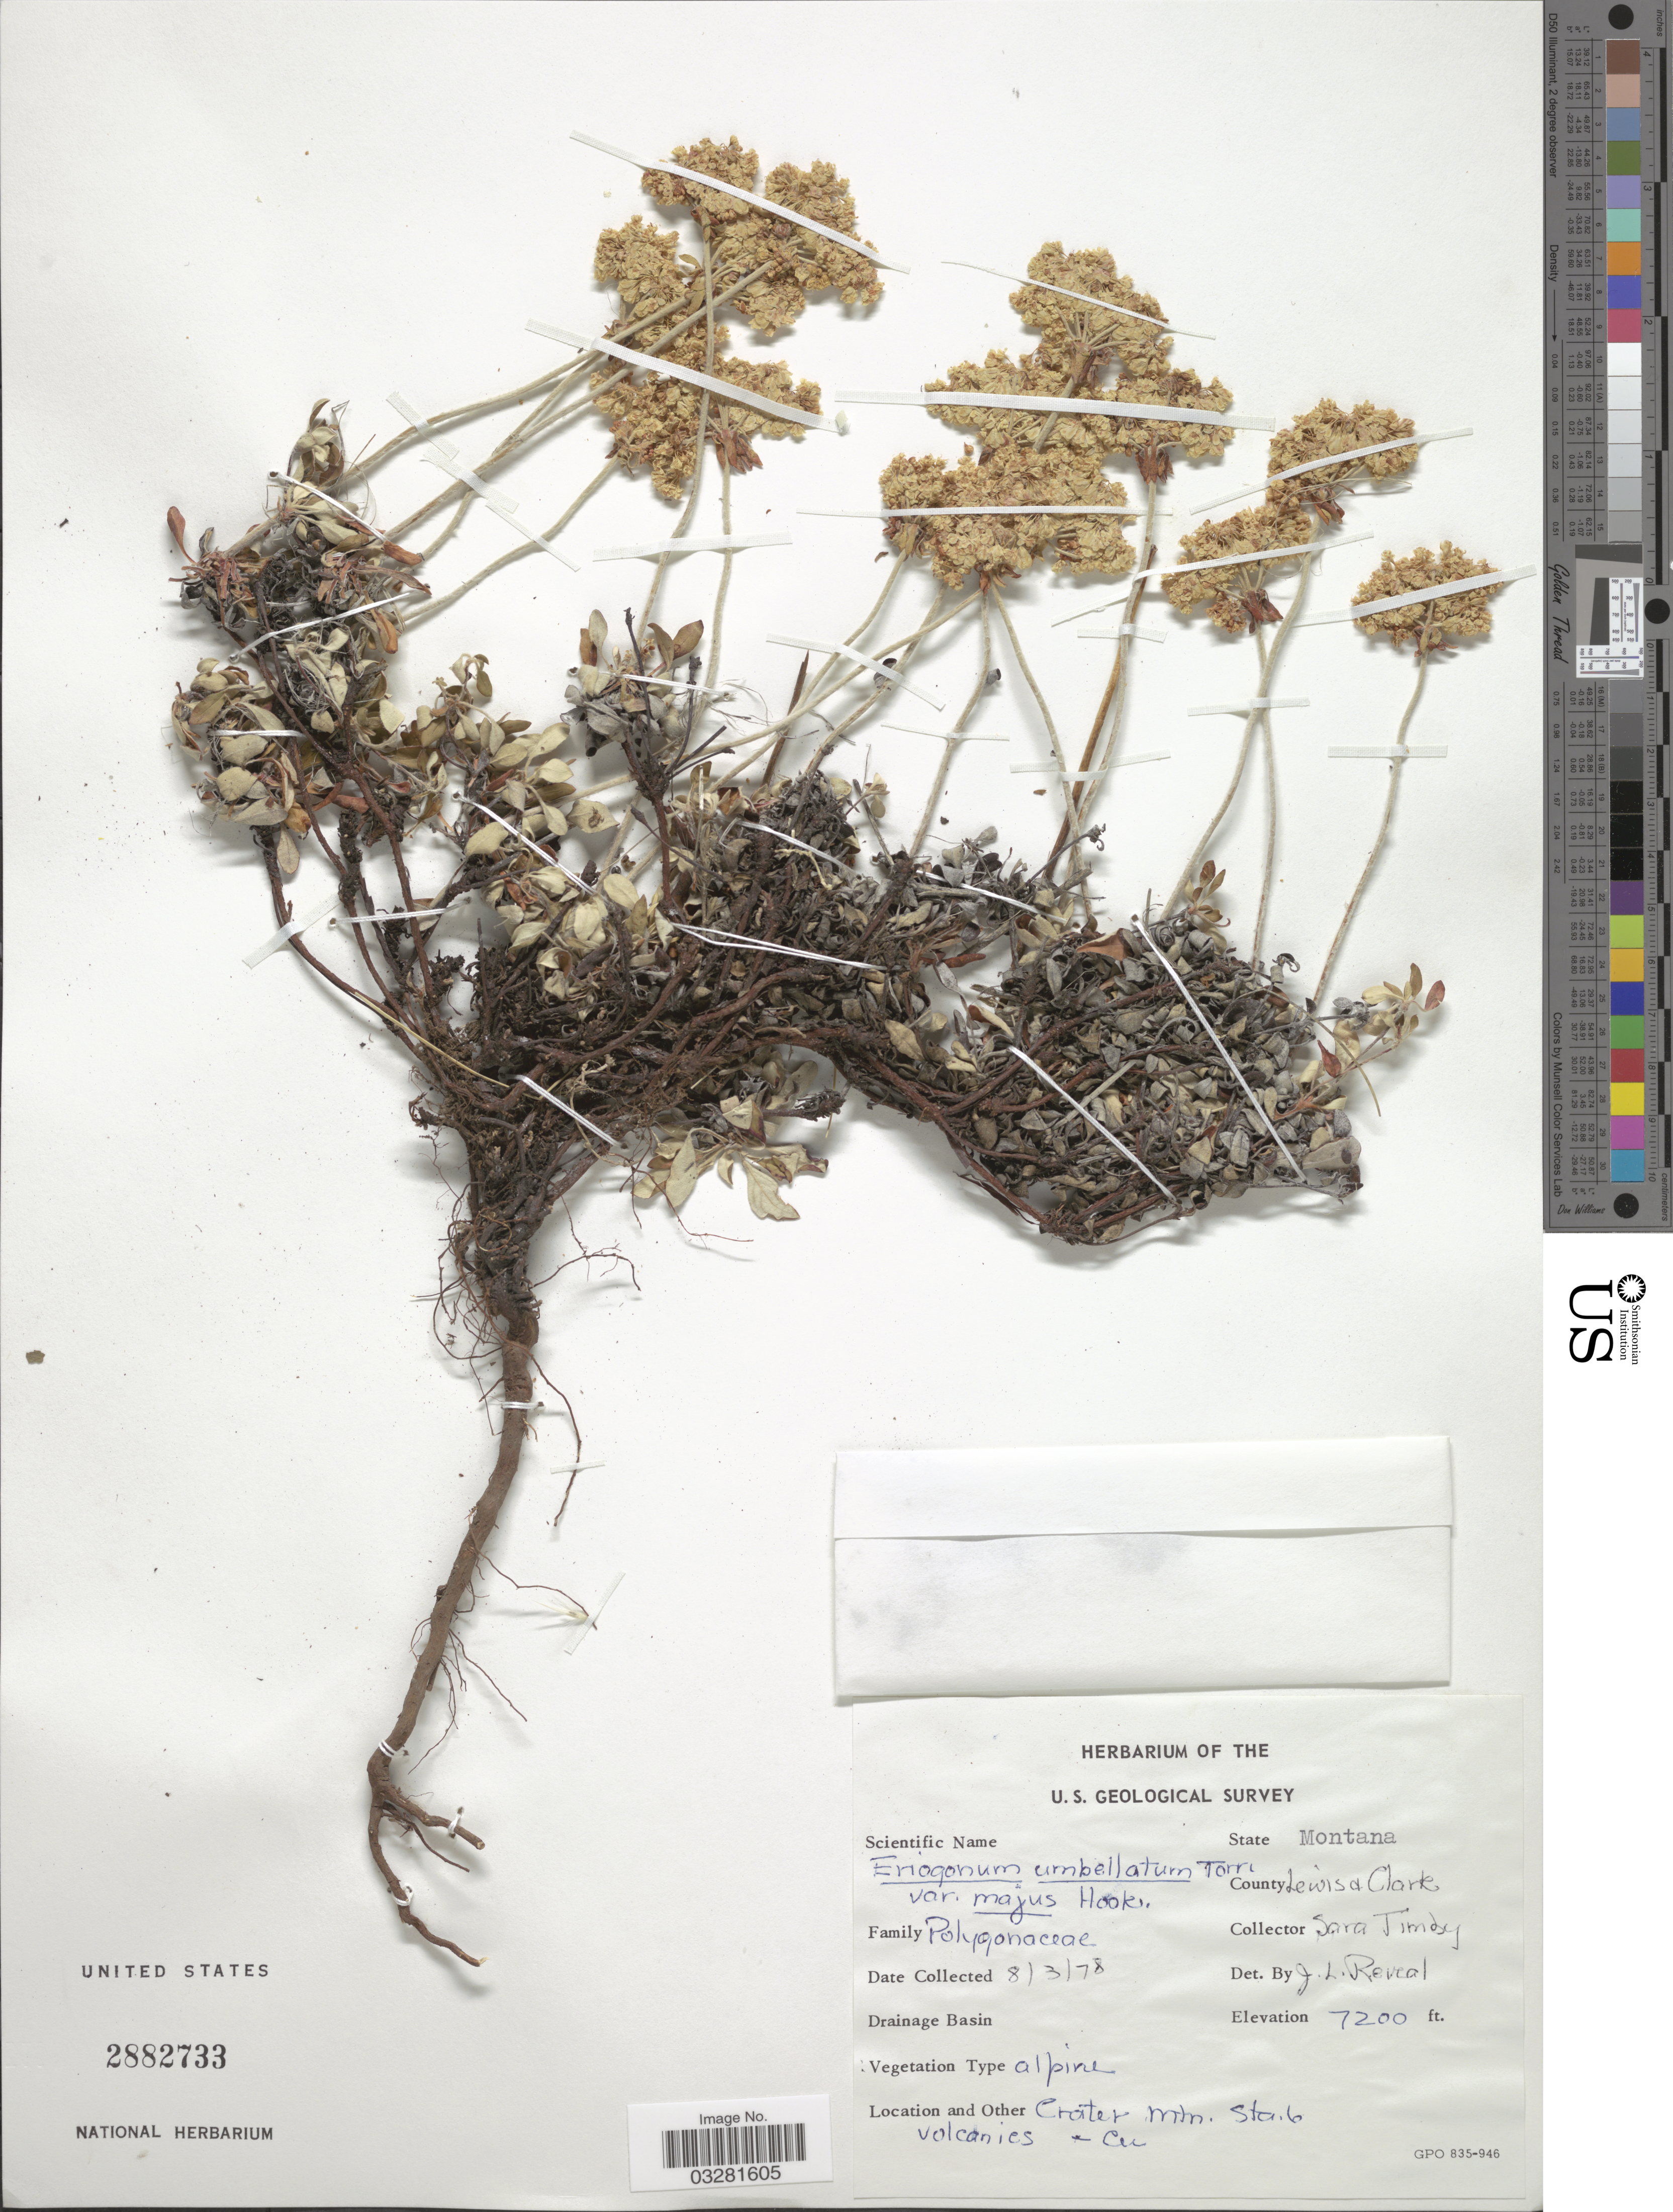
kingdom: Plantae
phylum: Tracheophyta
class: Magnoliopsida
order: Caryophyllales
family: Polygonaceae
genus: Eriogonum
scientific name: Eriogonum umbellatum var. majus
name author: Hook.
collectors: S. Timby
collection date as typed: Transcribed d/m/y: 3/8/78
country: United States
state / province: Montana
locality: County Lewis & Clark.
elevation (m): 2195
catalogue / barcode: US 2882733